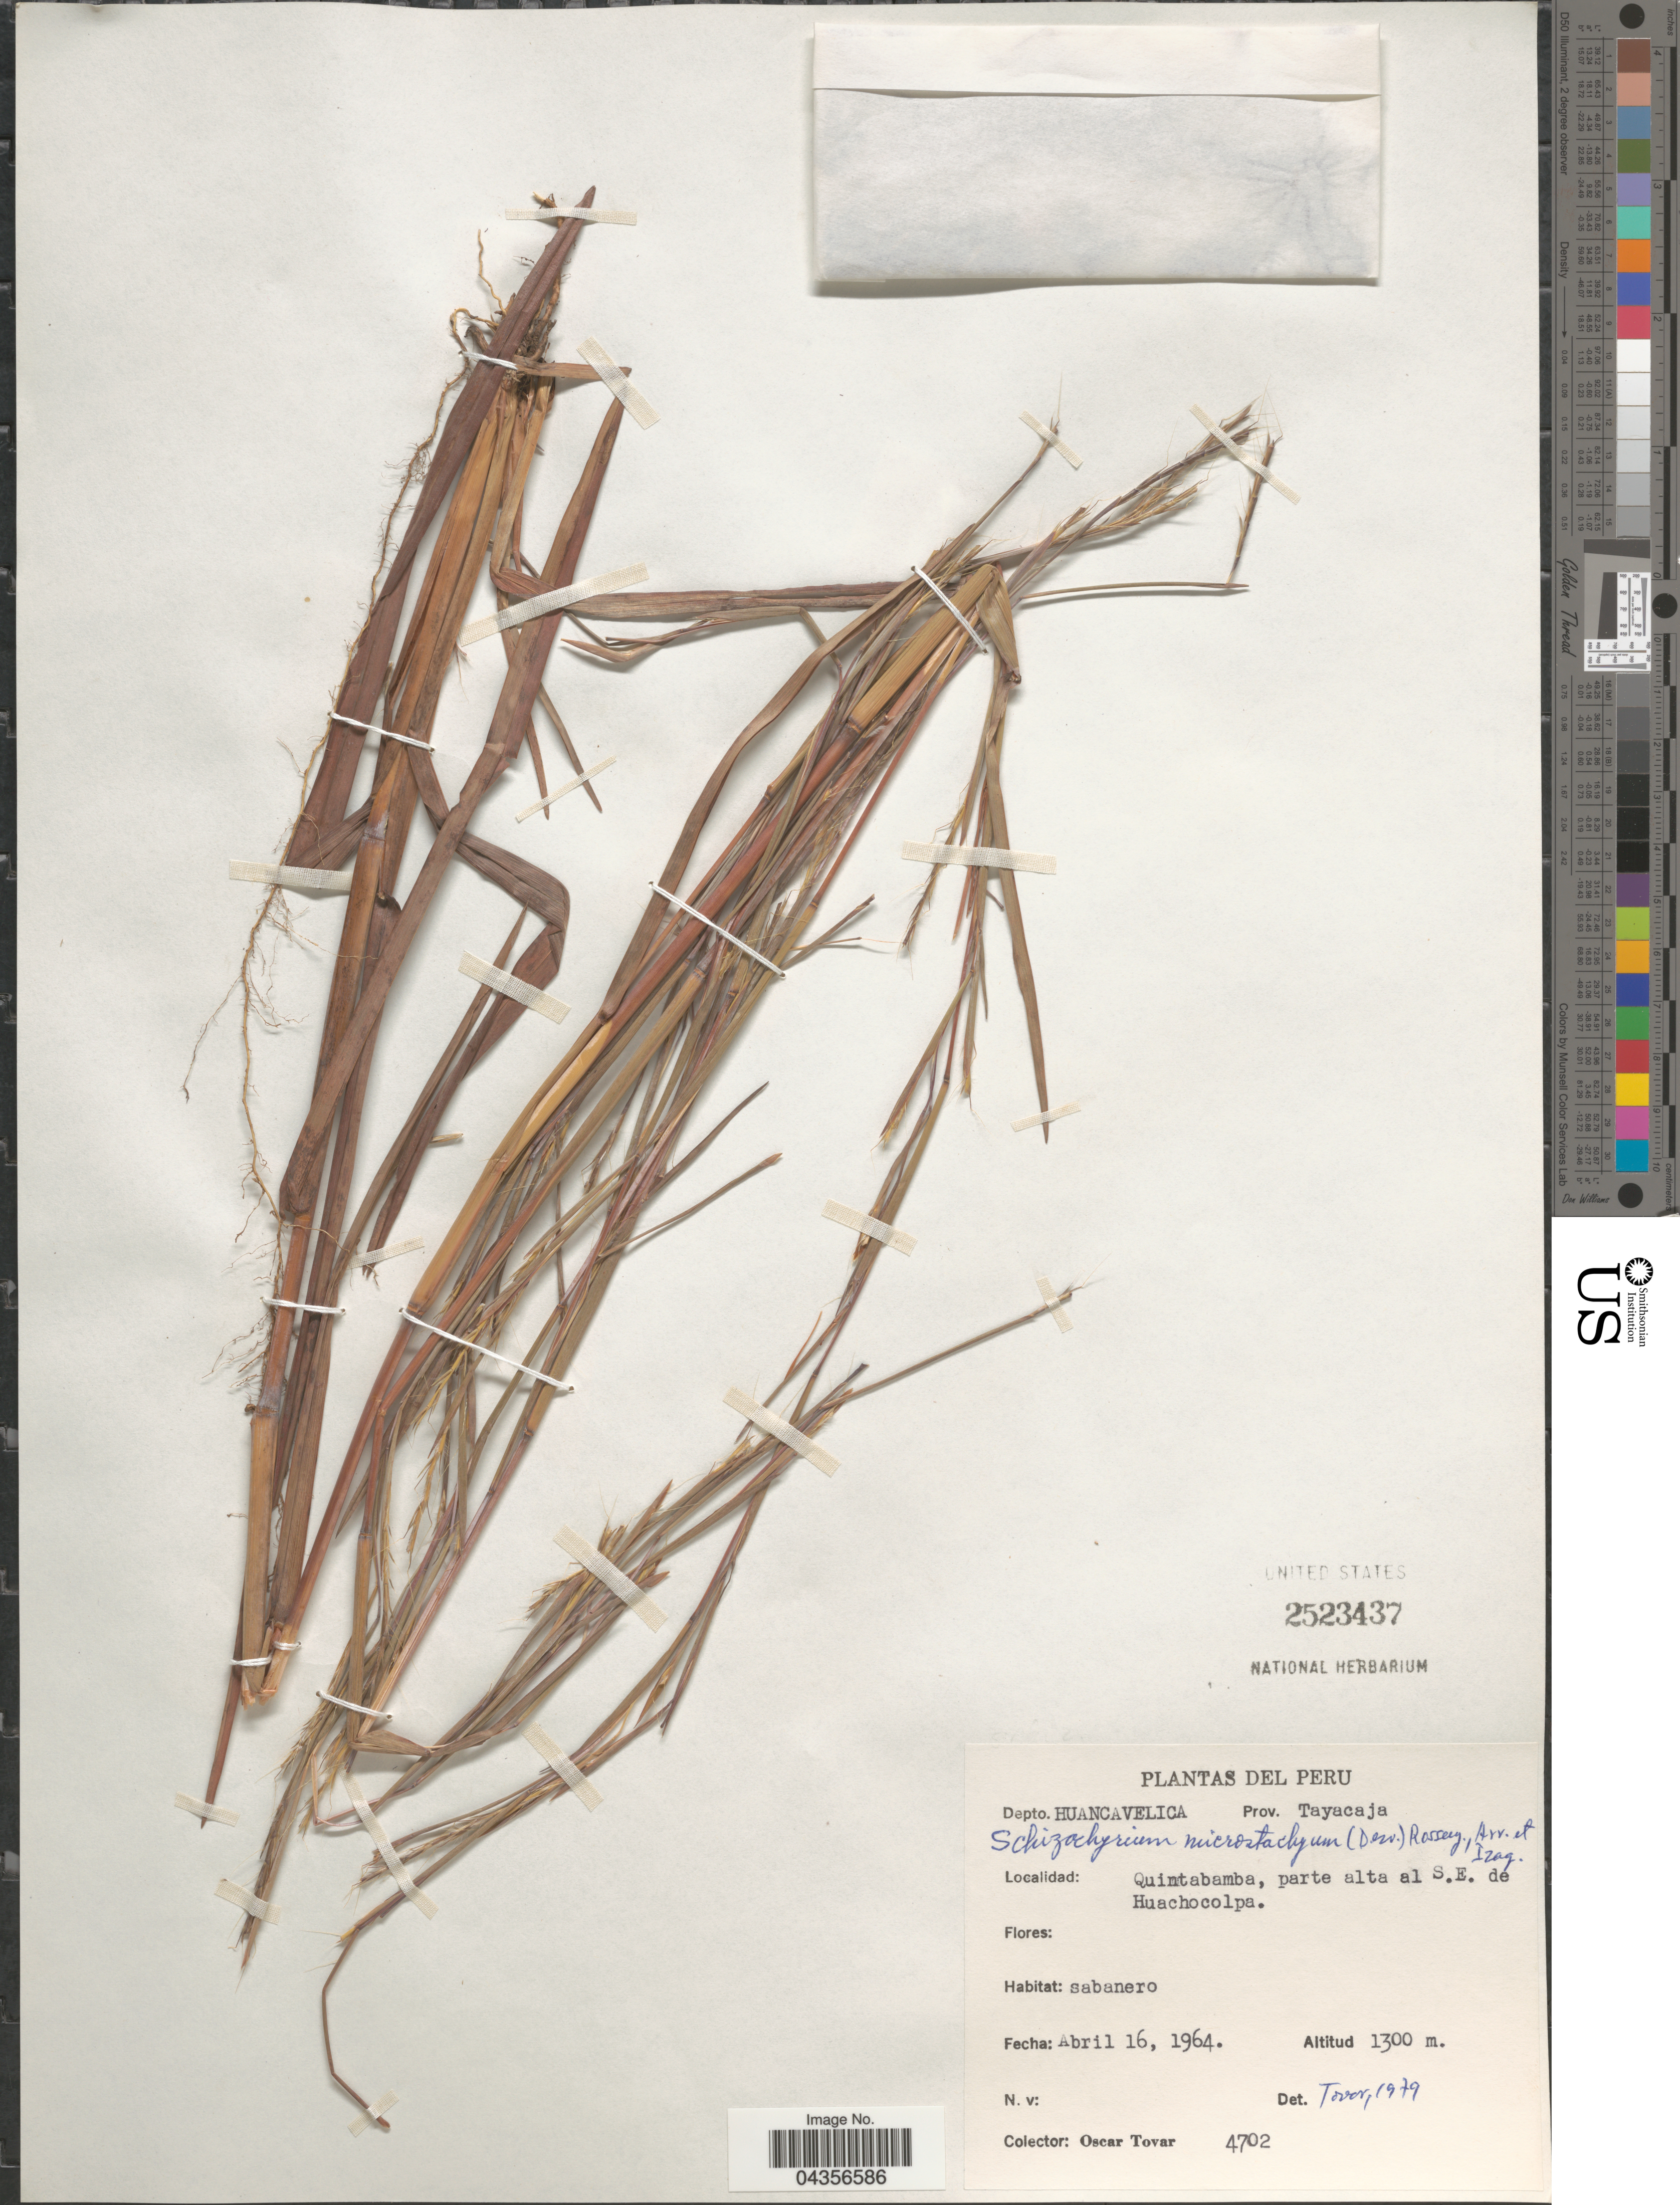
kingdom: Plantae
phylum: Tracheophyta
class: Liliopsida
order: Poales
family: Poaceae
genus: Schizachyrium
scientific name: Schizachyrium microstachyum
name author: (Desv. ex Ham.) Roseng. et al.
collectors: Ó. Tovar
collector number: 4702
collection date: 1964-04-16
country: Peru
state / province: Huancavelica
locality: Depto. Huancavelica. Prov. Tayacaja. Quintabamba, parte alta al S.E. de Huachocolpa.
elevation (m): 1300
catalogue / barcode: US 2523437